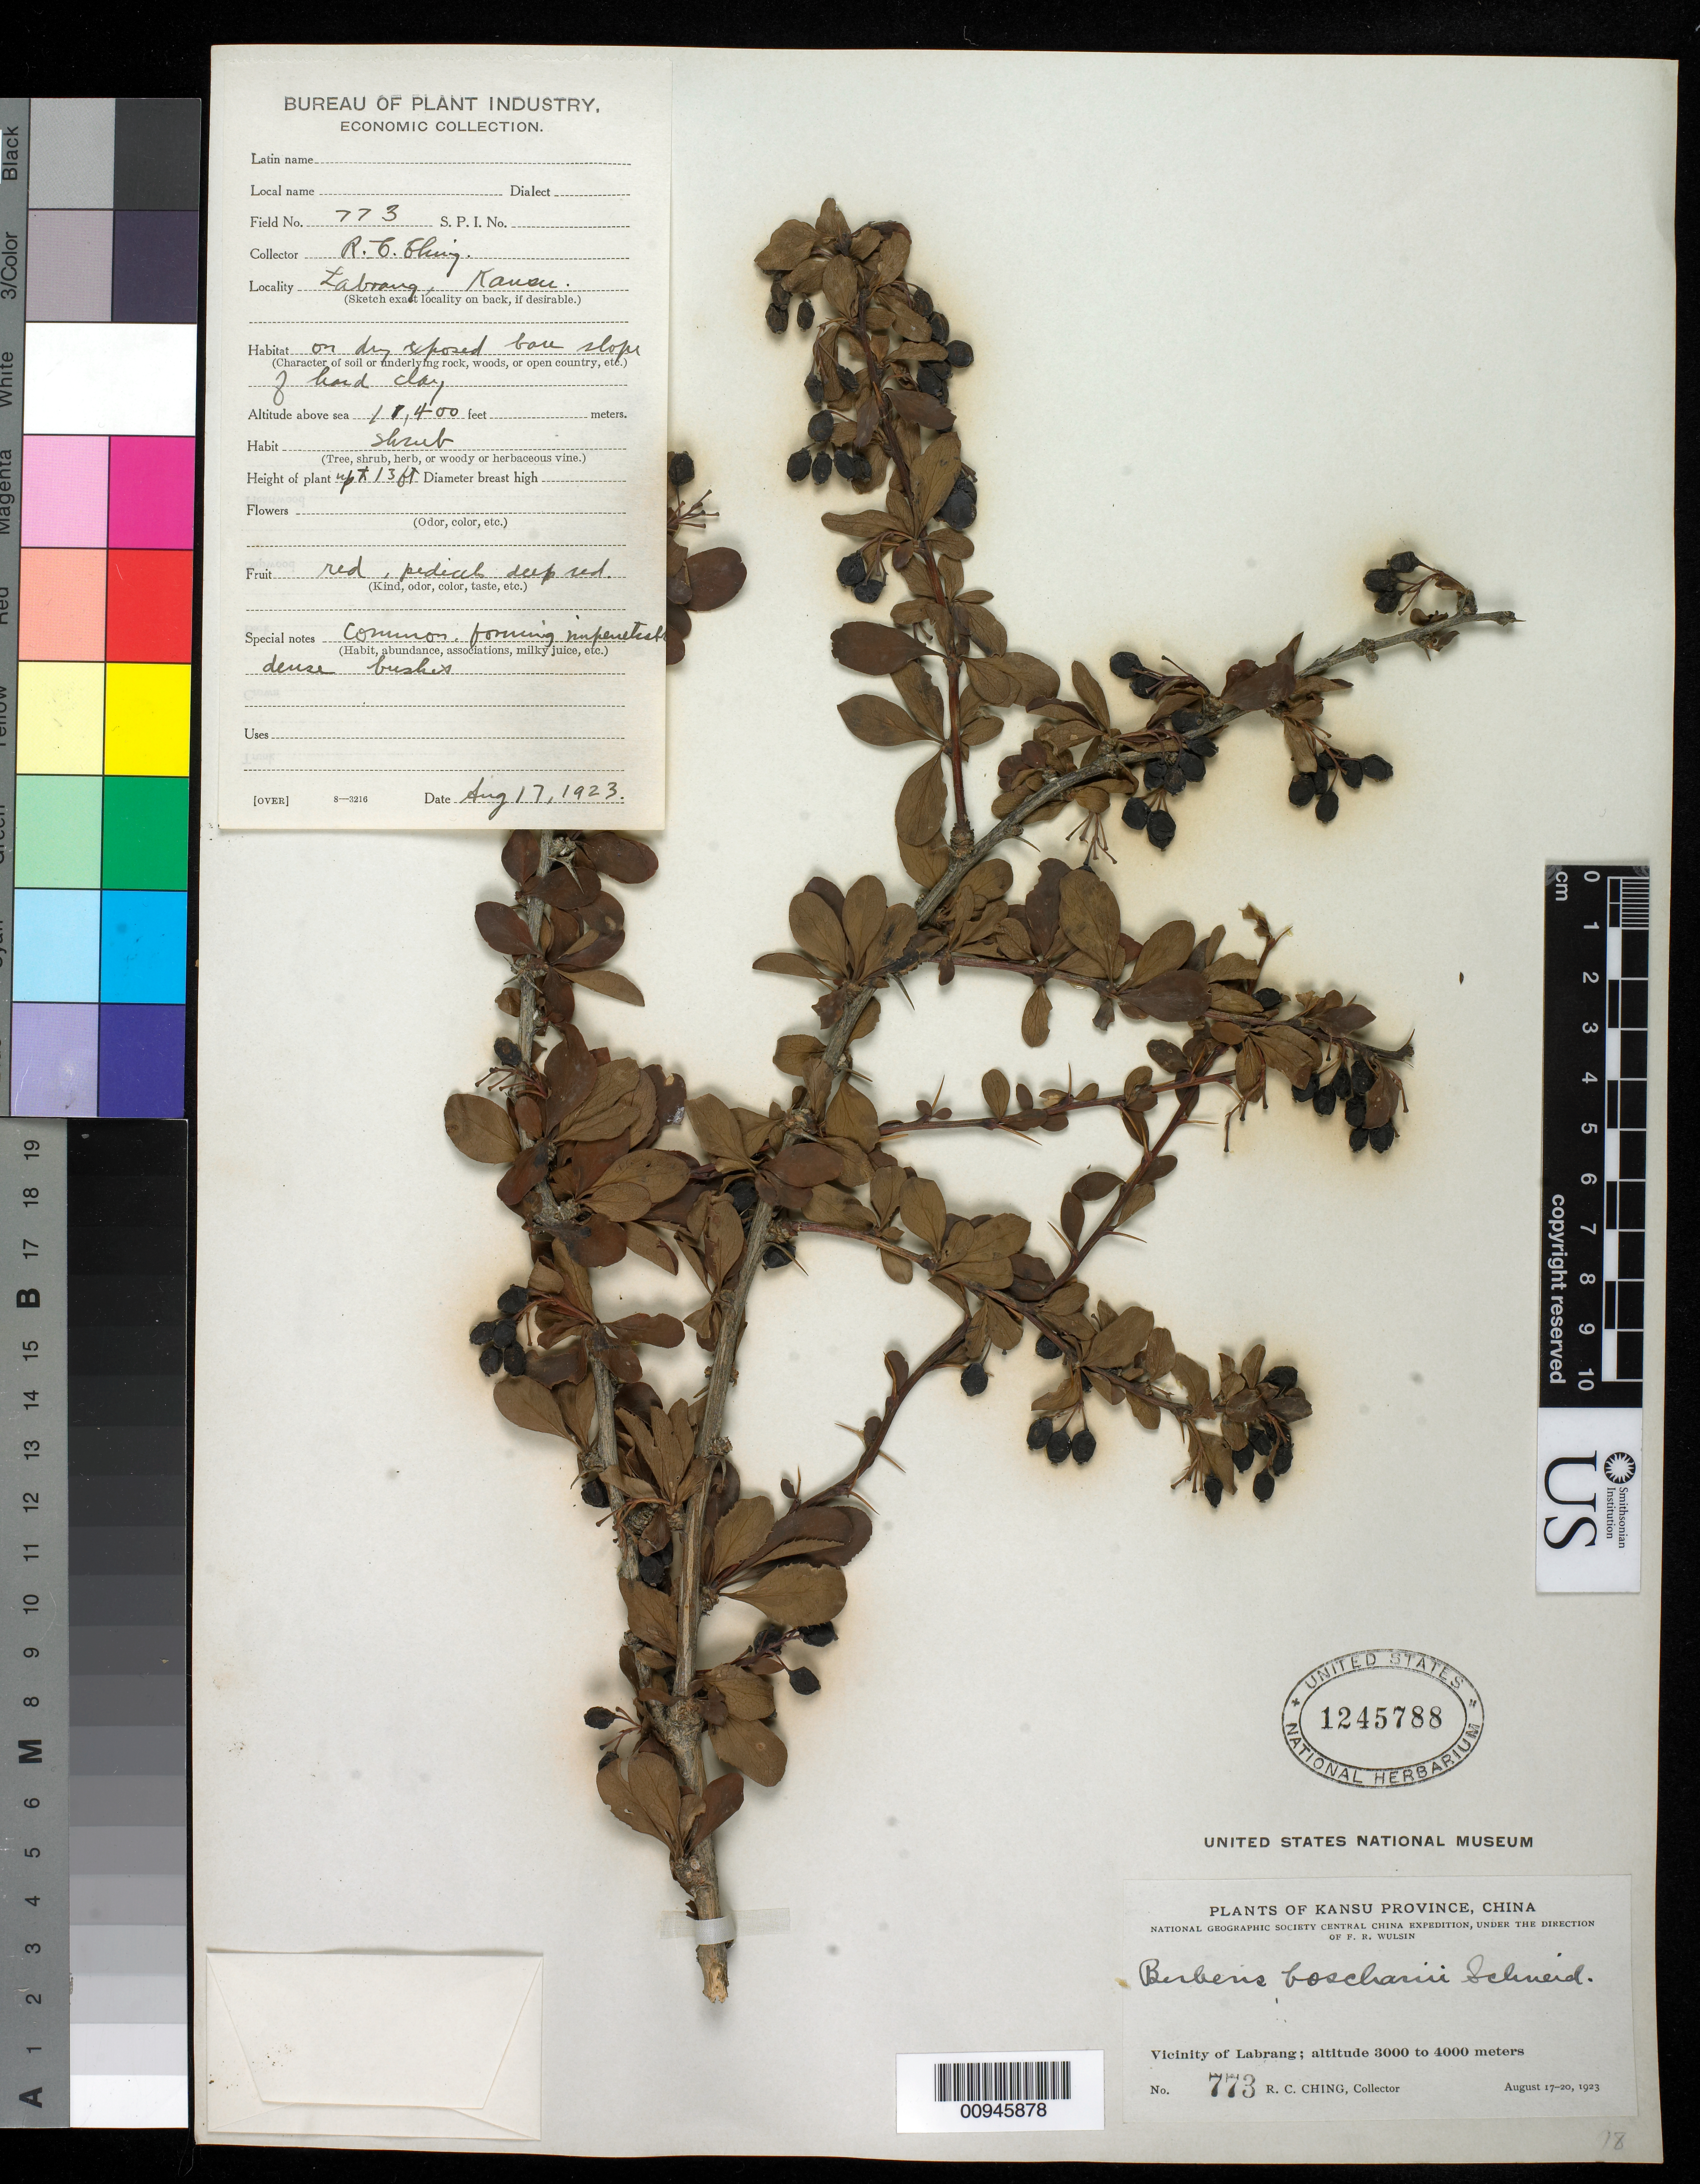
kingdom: Plantae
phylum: Tracheophyta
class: Magnoliopsida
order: Ranunculales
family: Berberidaceae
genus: Berberis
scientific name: Berberis boschanii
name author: C.K. Schneid. in Sarg.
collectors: R. C. Ching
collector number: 773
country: China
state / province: Gansu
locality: Labrang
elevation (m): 3475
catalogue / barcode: US 1245788